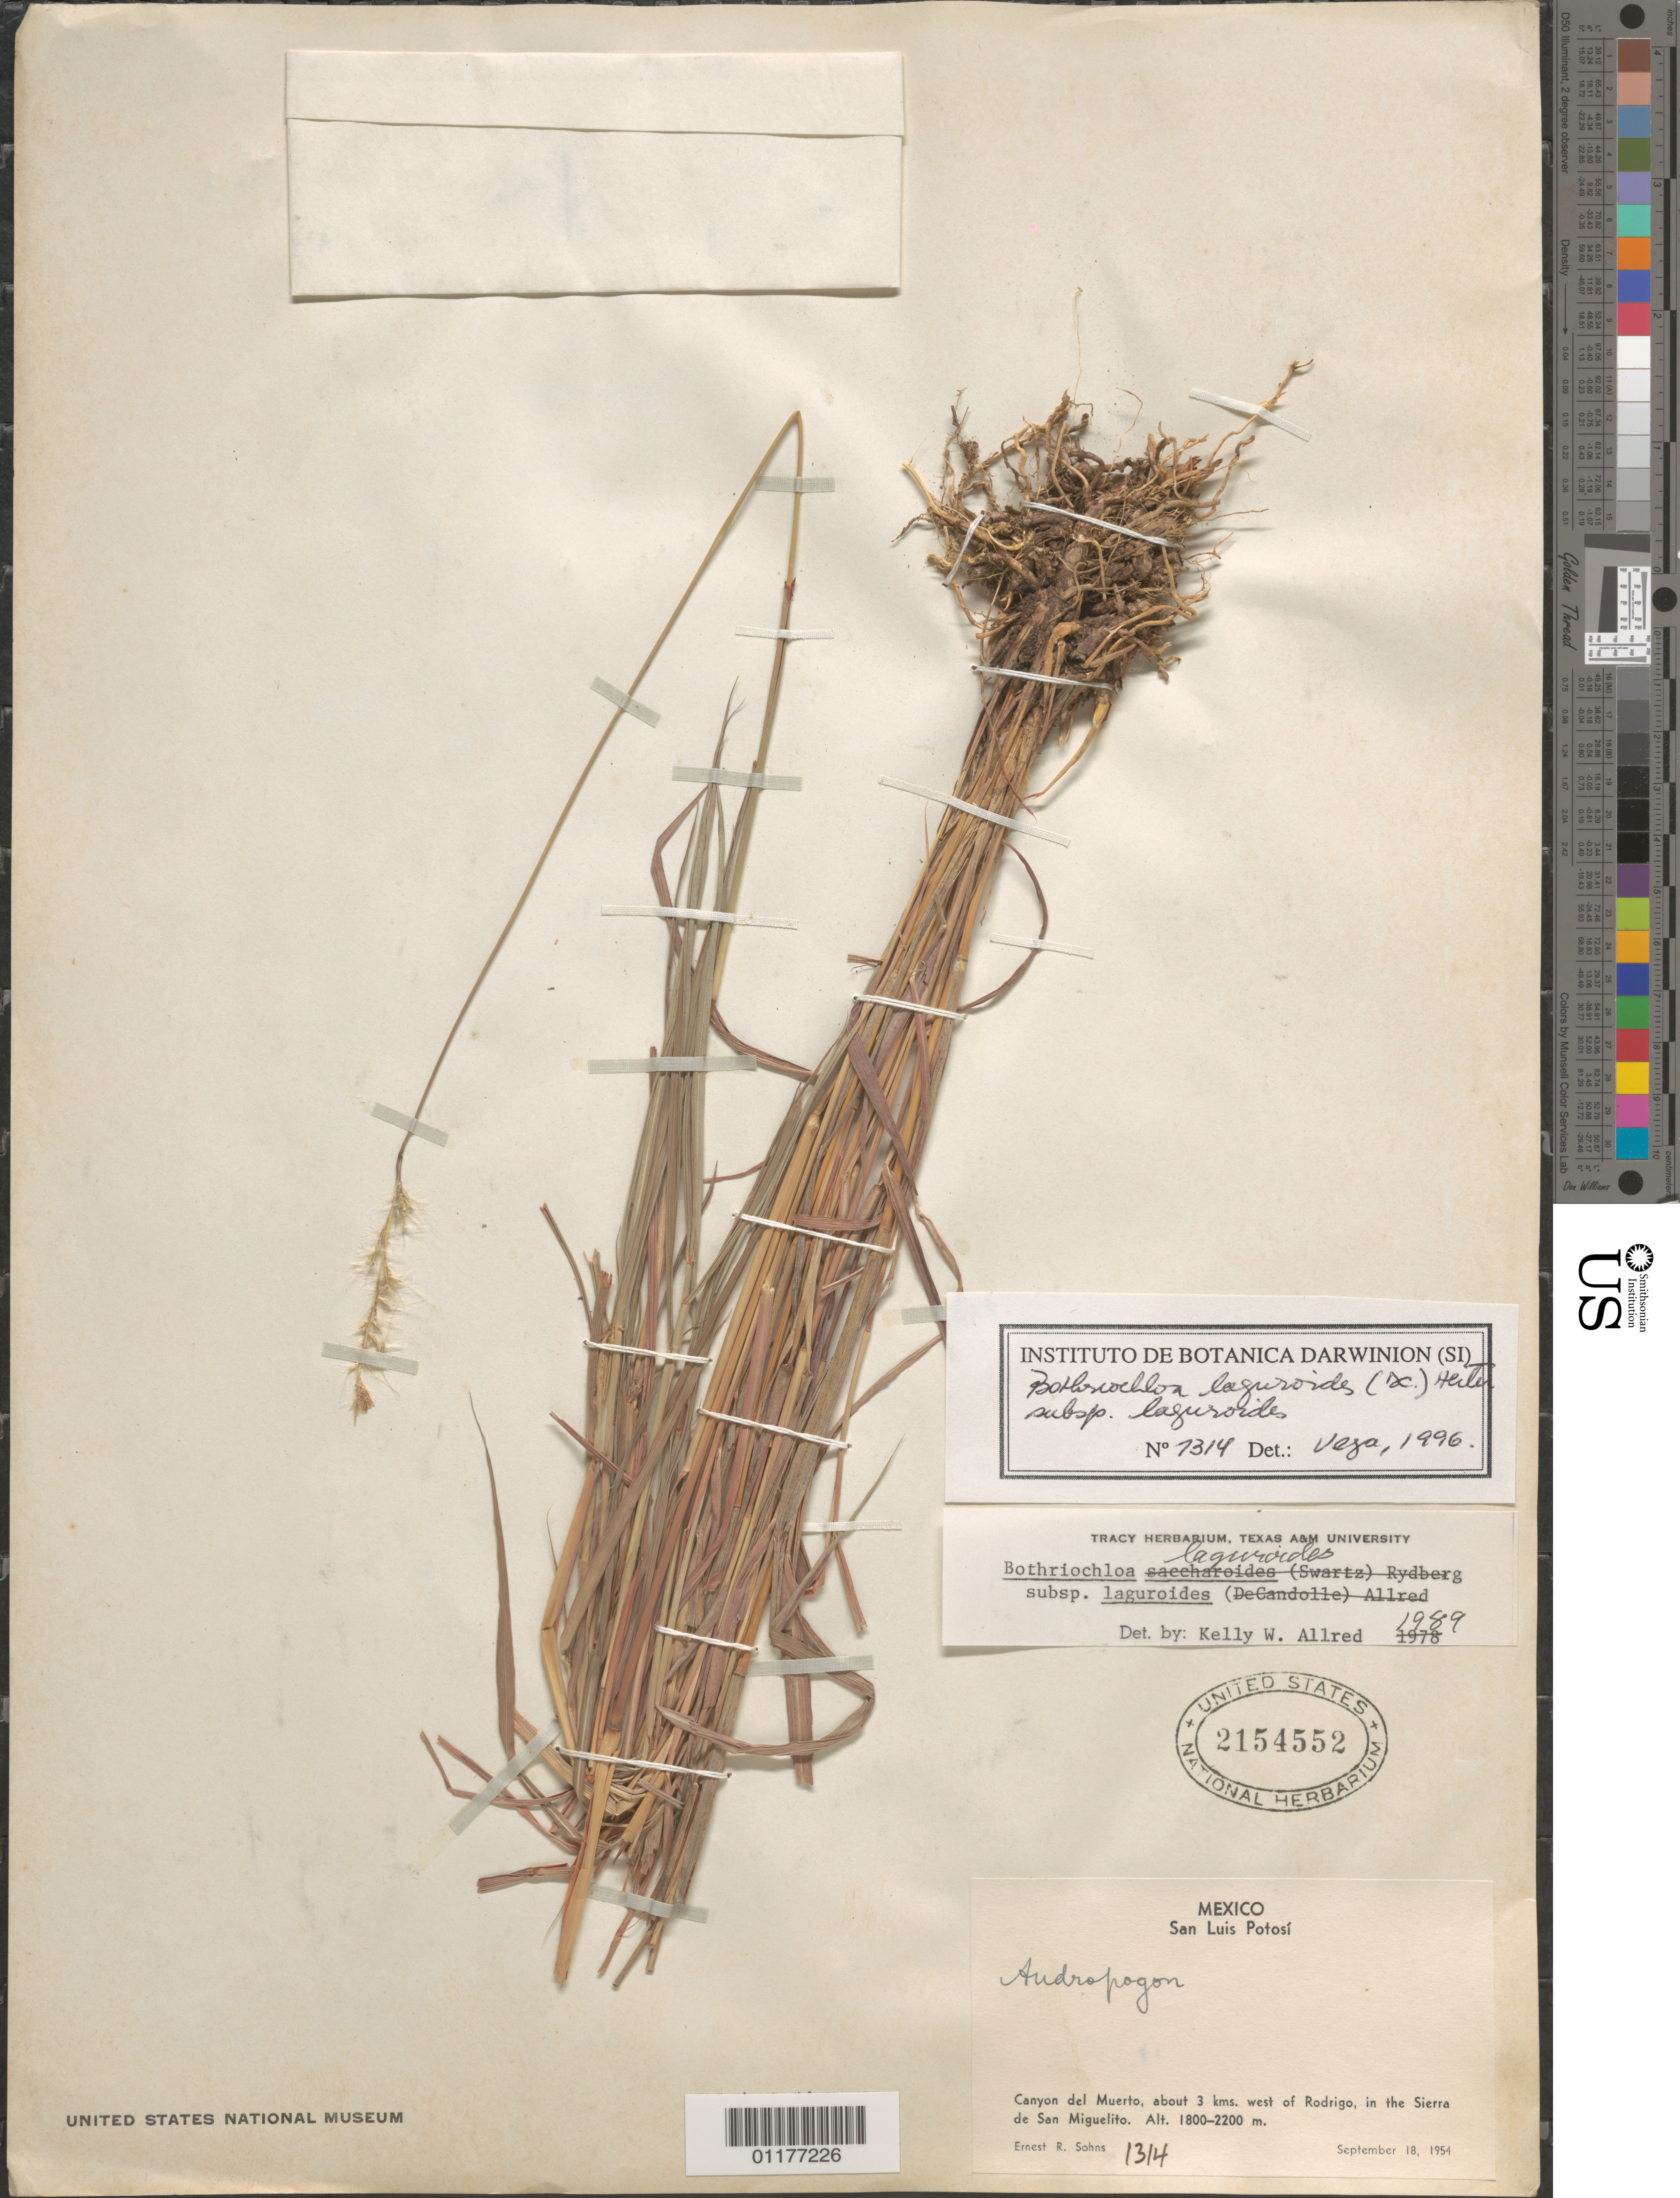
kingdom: Plantae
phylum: Tracheophyta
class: Liliopsida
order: Poales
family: Poaceae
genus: Bothriochloa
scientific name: Bothriochloa laguroides subsp. laguroides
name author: (DC.) Herter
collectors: E. R. Sohns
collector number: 1314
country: Mexico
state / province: San Luis Potosi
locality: Canyon del Muerto, W of Rodrigo, in the Sierra de San Miguelito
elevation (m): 1800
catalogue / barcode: US 2154552